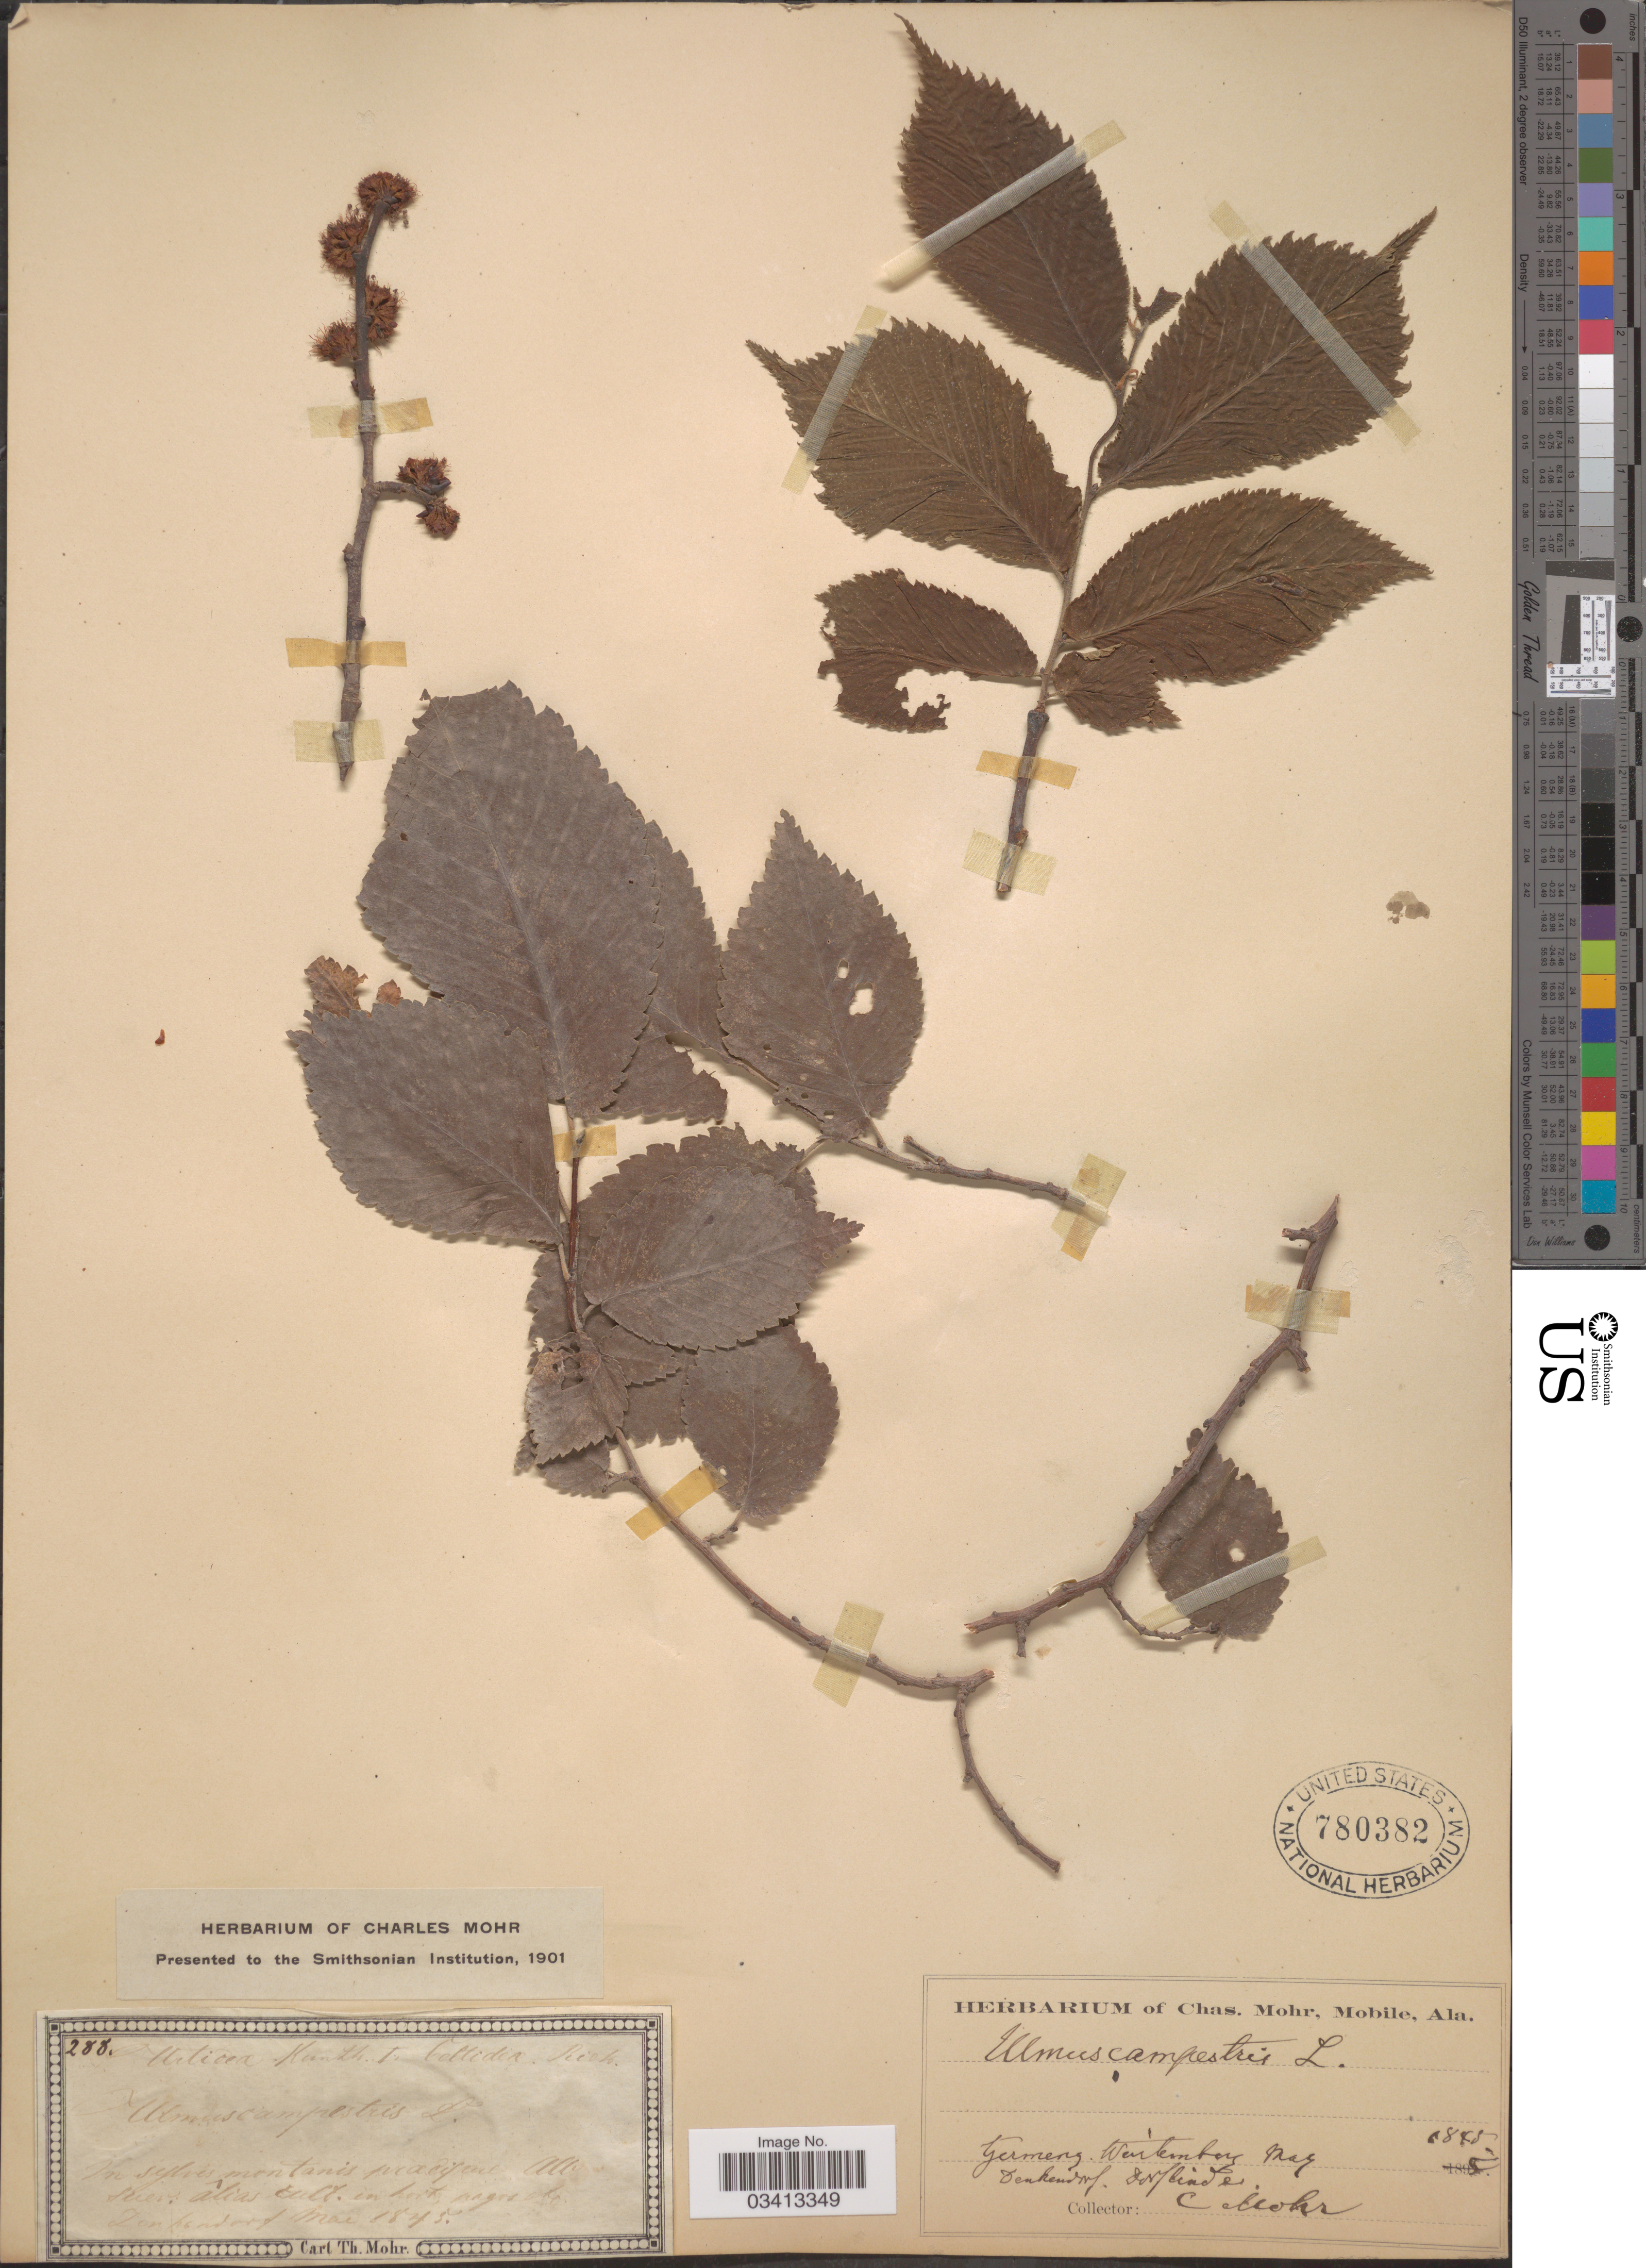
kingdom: Plantae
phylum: Tracheophyta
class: Magnoliopsida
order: Rosales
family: Ulmaceae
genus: Ulmus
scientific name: Ulmus campestris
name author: L.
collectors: Mohr, C. T. (herbarium)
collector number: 288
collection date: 1875-05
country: Germany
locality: In sylvis montanis pracycae Alle Sher. Alias Cult. in hort nagos abr. Zonkondord. Wentemborg. Denkendorf. Dorskinde. [interpreted]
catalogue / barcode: US 780382